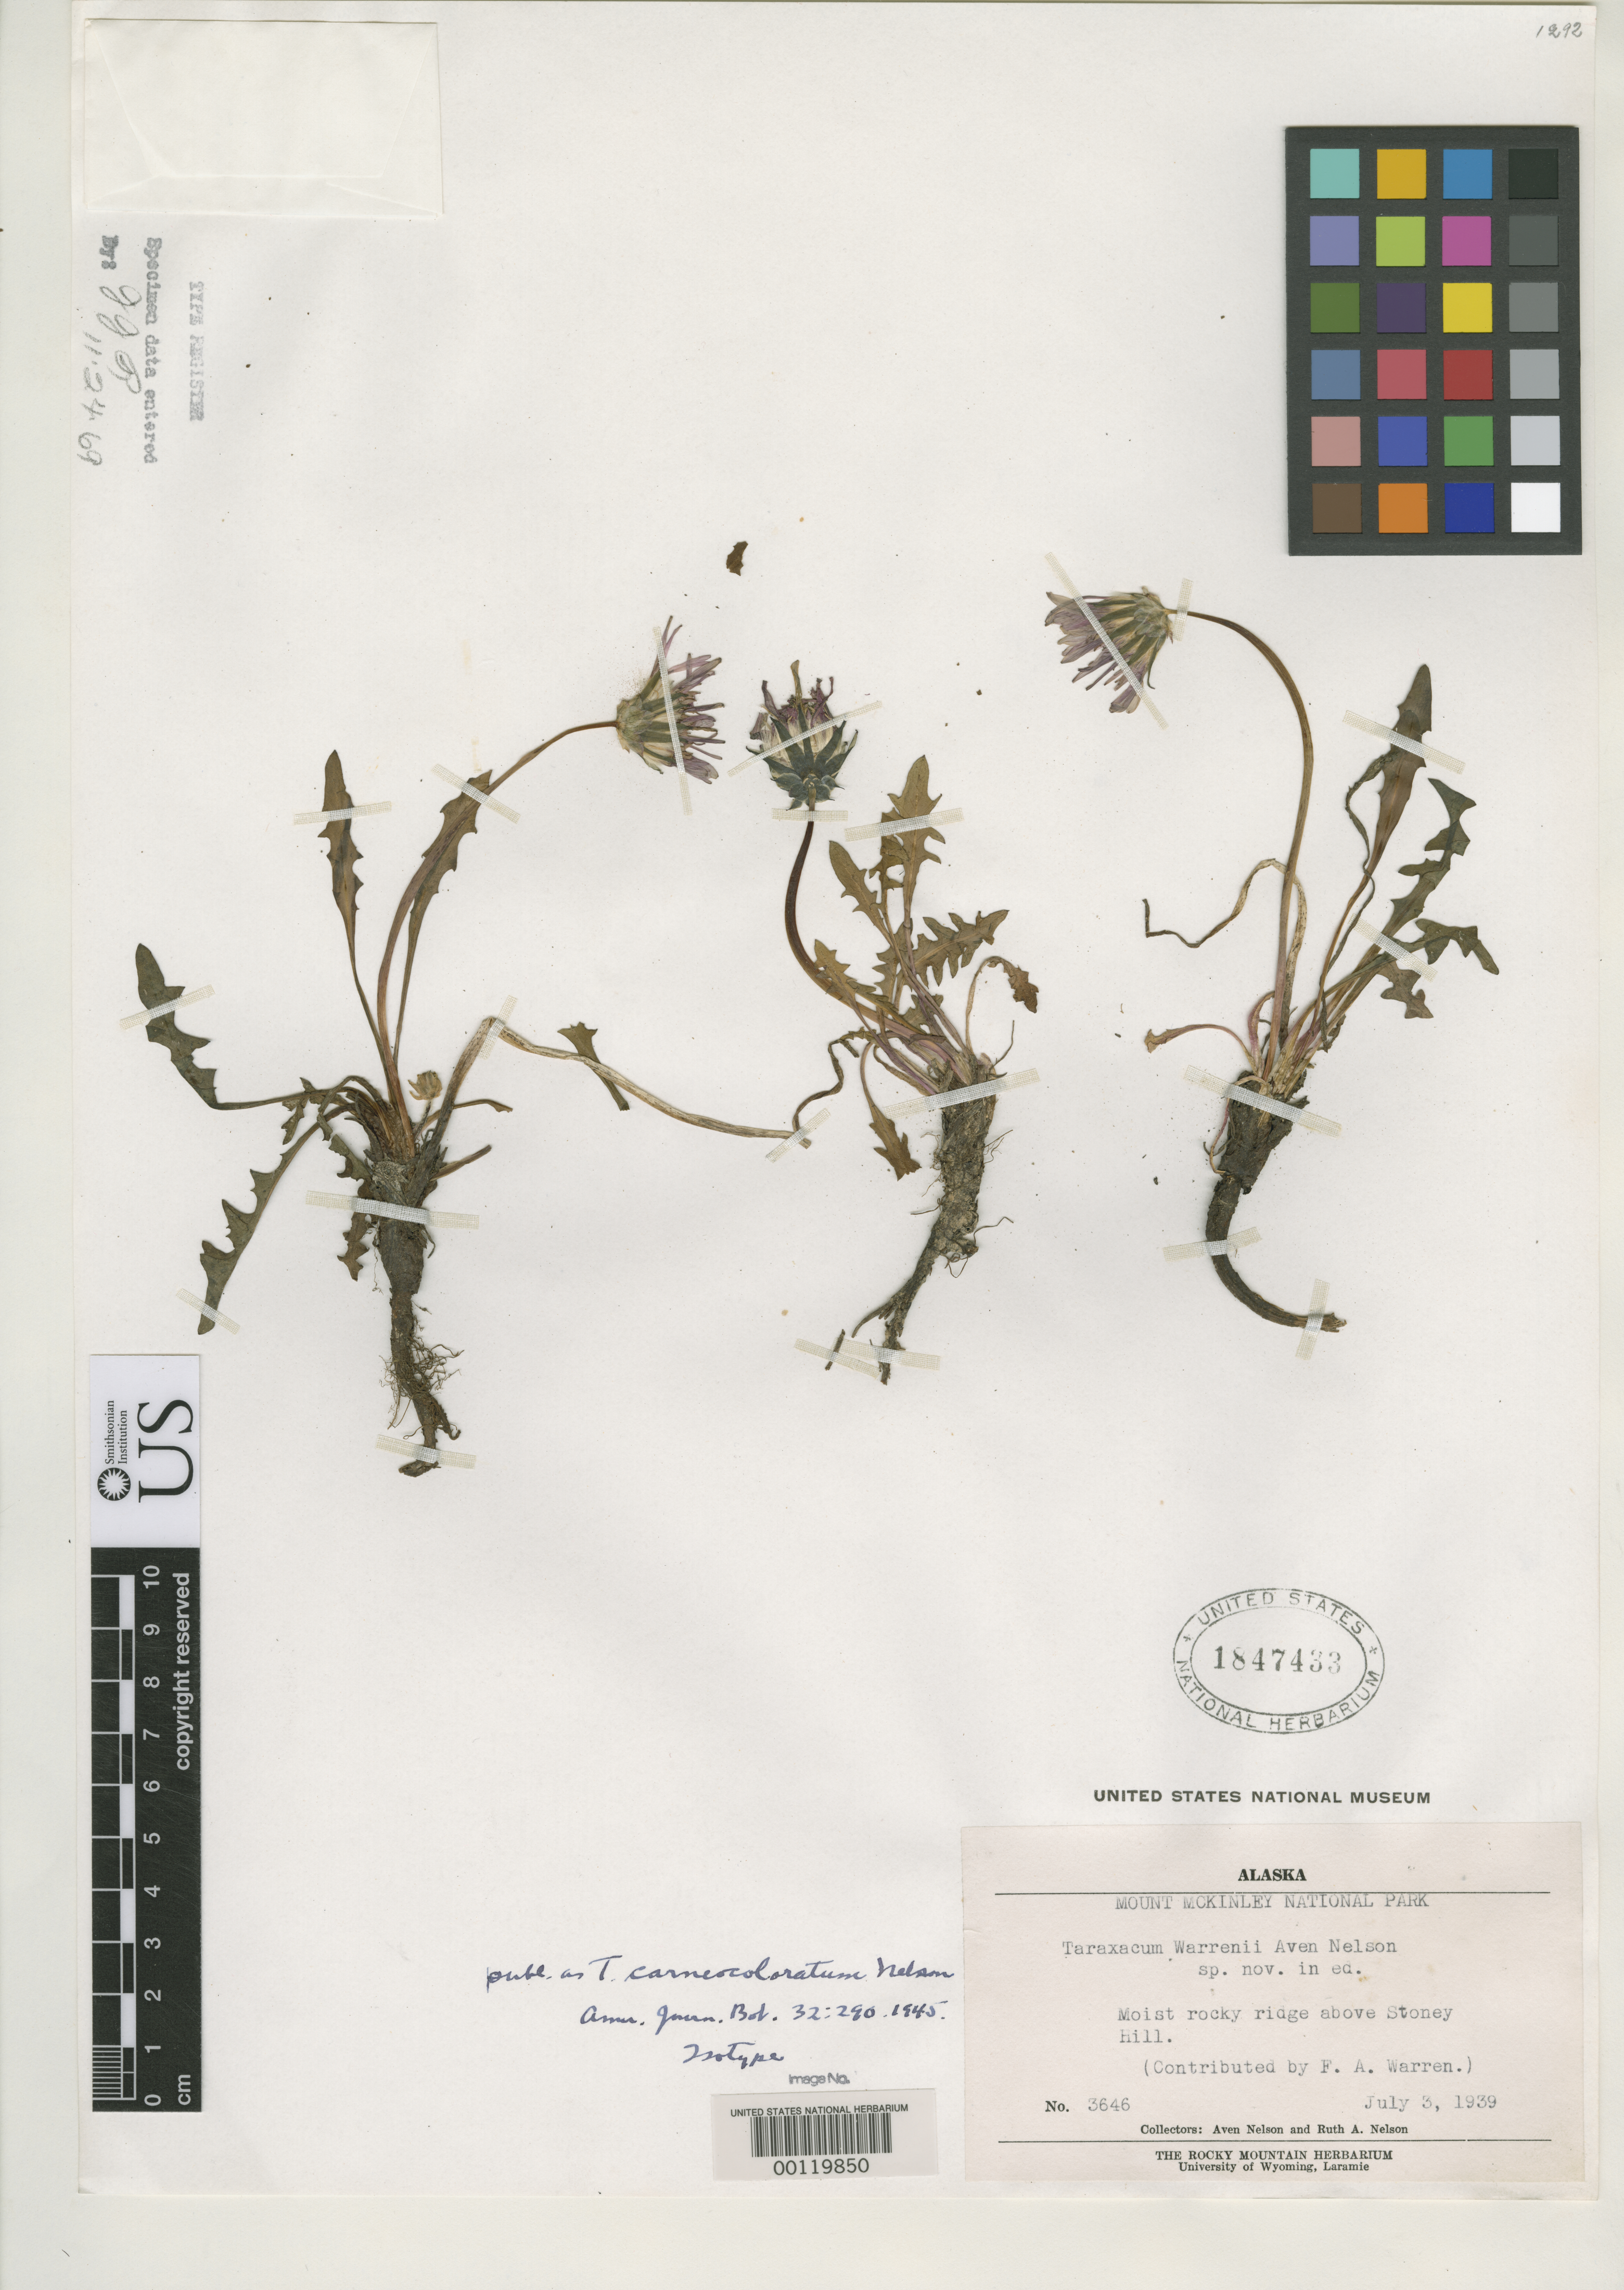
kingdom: Plantae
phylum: Tracheophyta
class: Magnoliopsida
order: Asterales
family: Asteraceae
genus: Taraxacum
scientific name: Taraxacum carneacoloratum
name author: A. Nelson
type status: Isotype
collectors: A. Nelson & R. A. Nelson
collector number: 3646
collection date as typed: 03 Jul 1939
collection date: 1939-07-03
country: United States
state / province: Alaska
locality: Mount McKinley National Park, Stony Hill.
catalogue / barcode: US 1847433